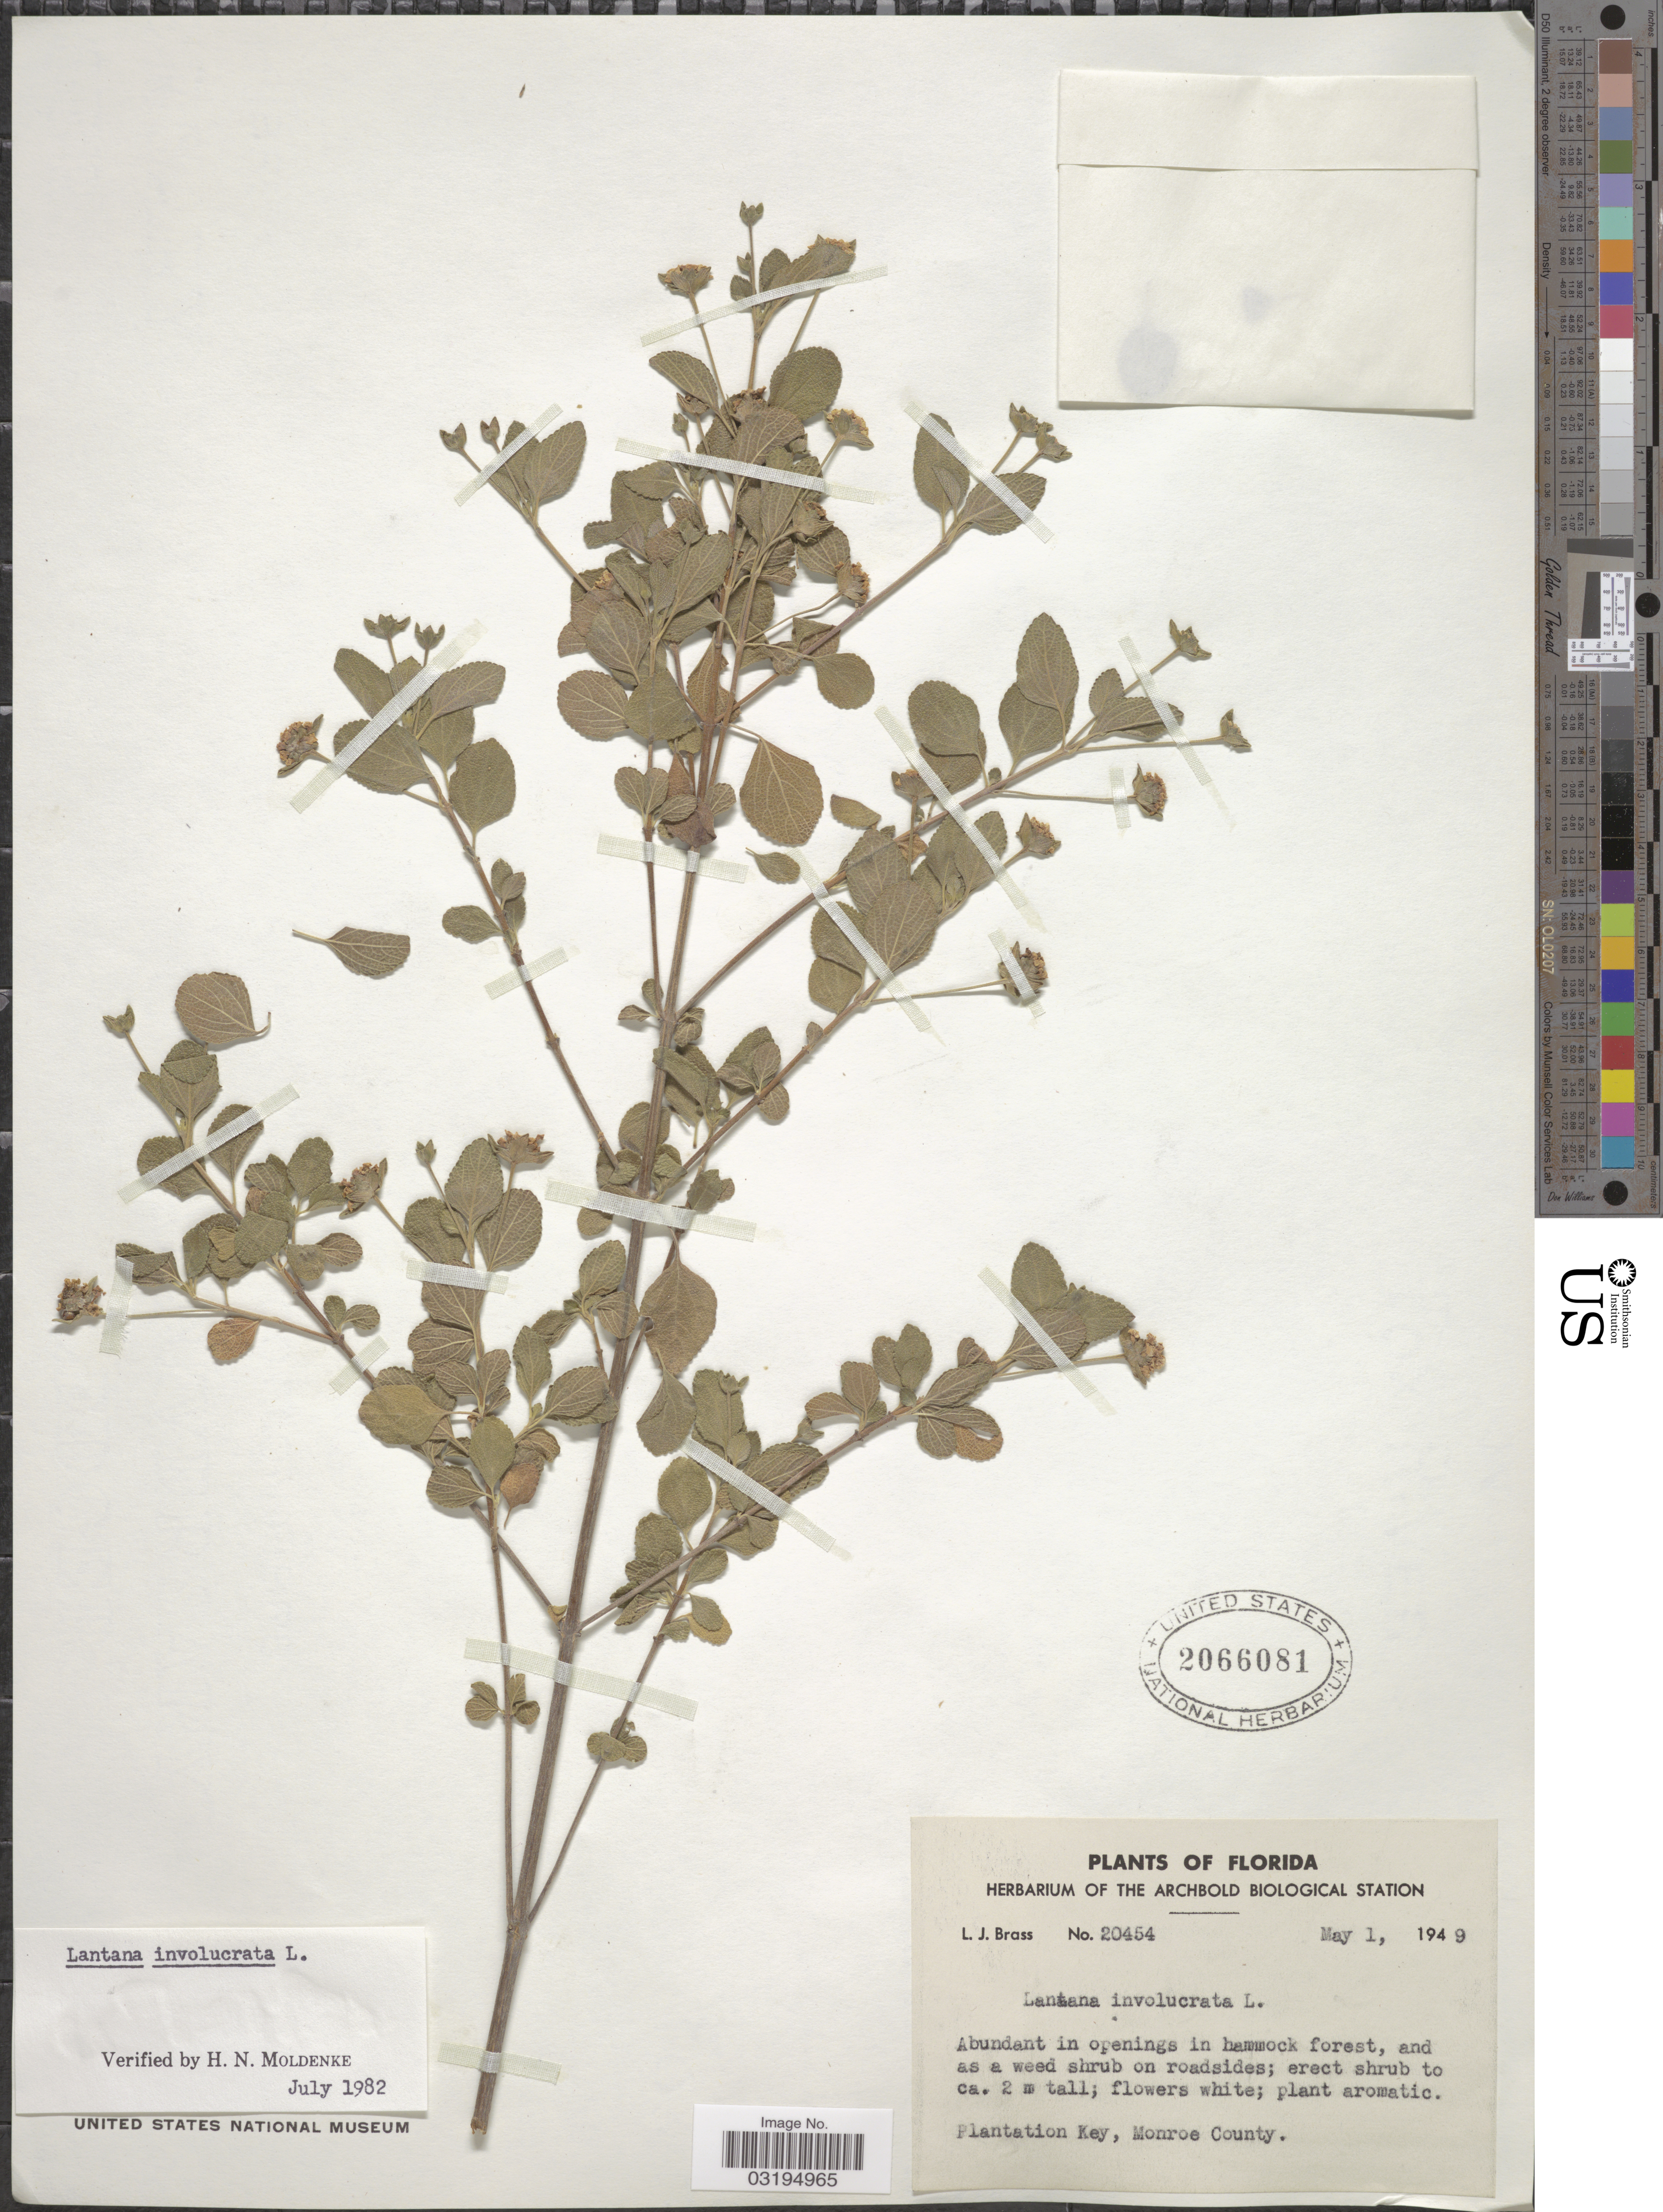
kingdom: Plantae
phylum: Tracheophyta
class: Magnoliopsida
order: Lamiales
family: Verbenaceae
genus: Lantana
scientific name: Lantana involucrata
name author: L.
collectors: L. J. Brass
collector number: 20454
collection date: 1949-05-01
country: United States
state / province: Florida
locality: Plantation Key, Monroe County.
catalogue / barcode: US 2066081